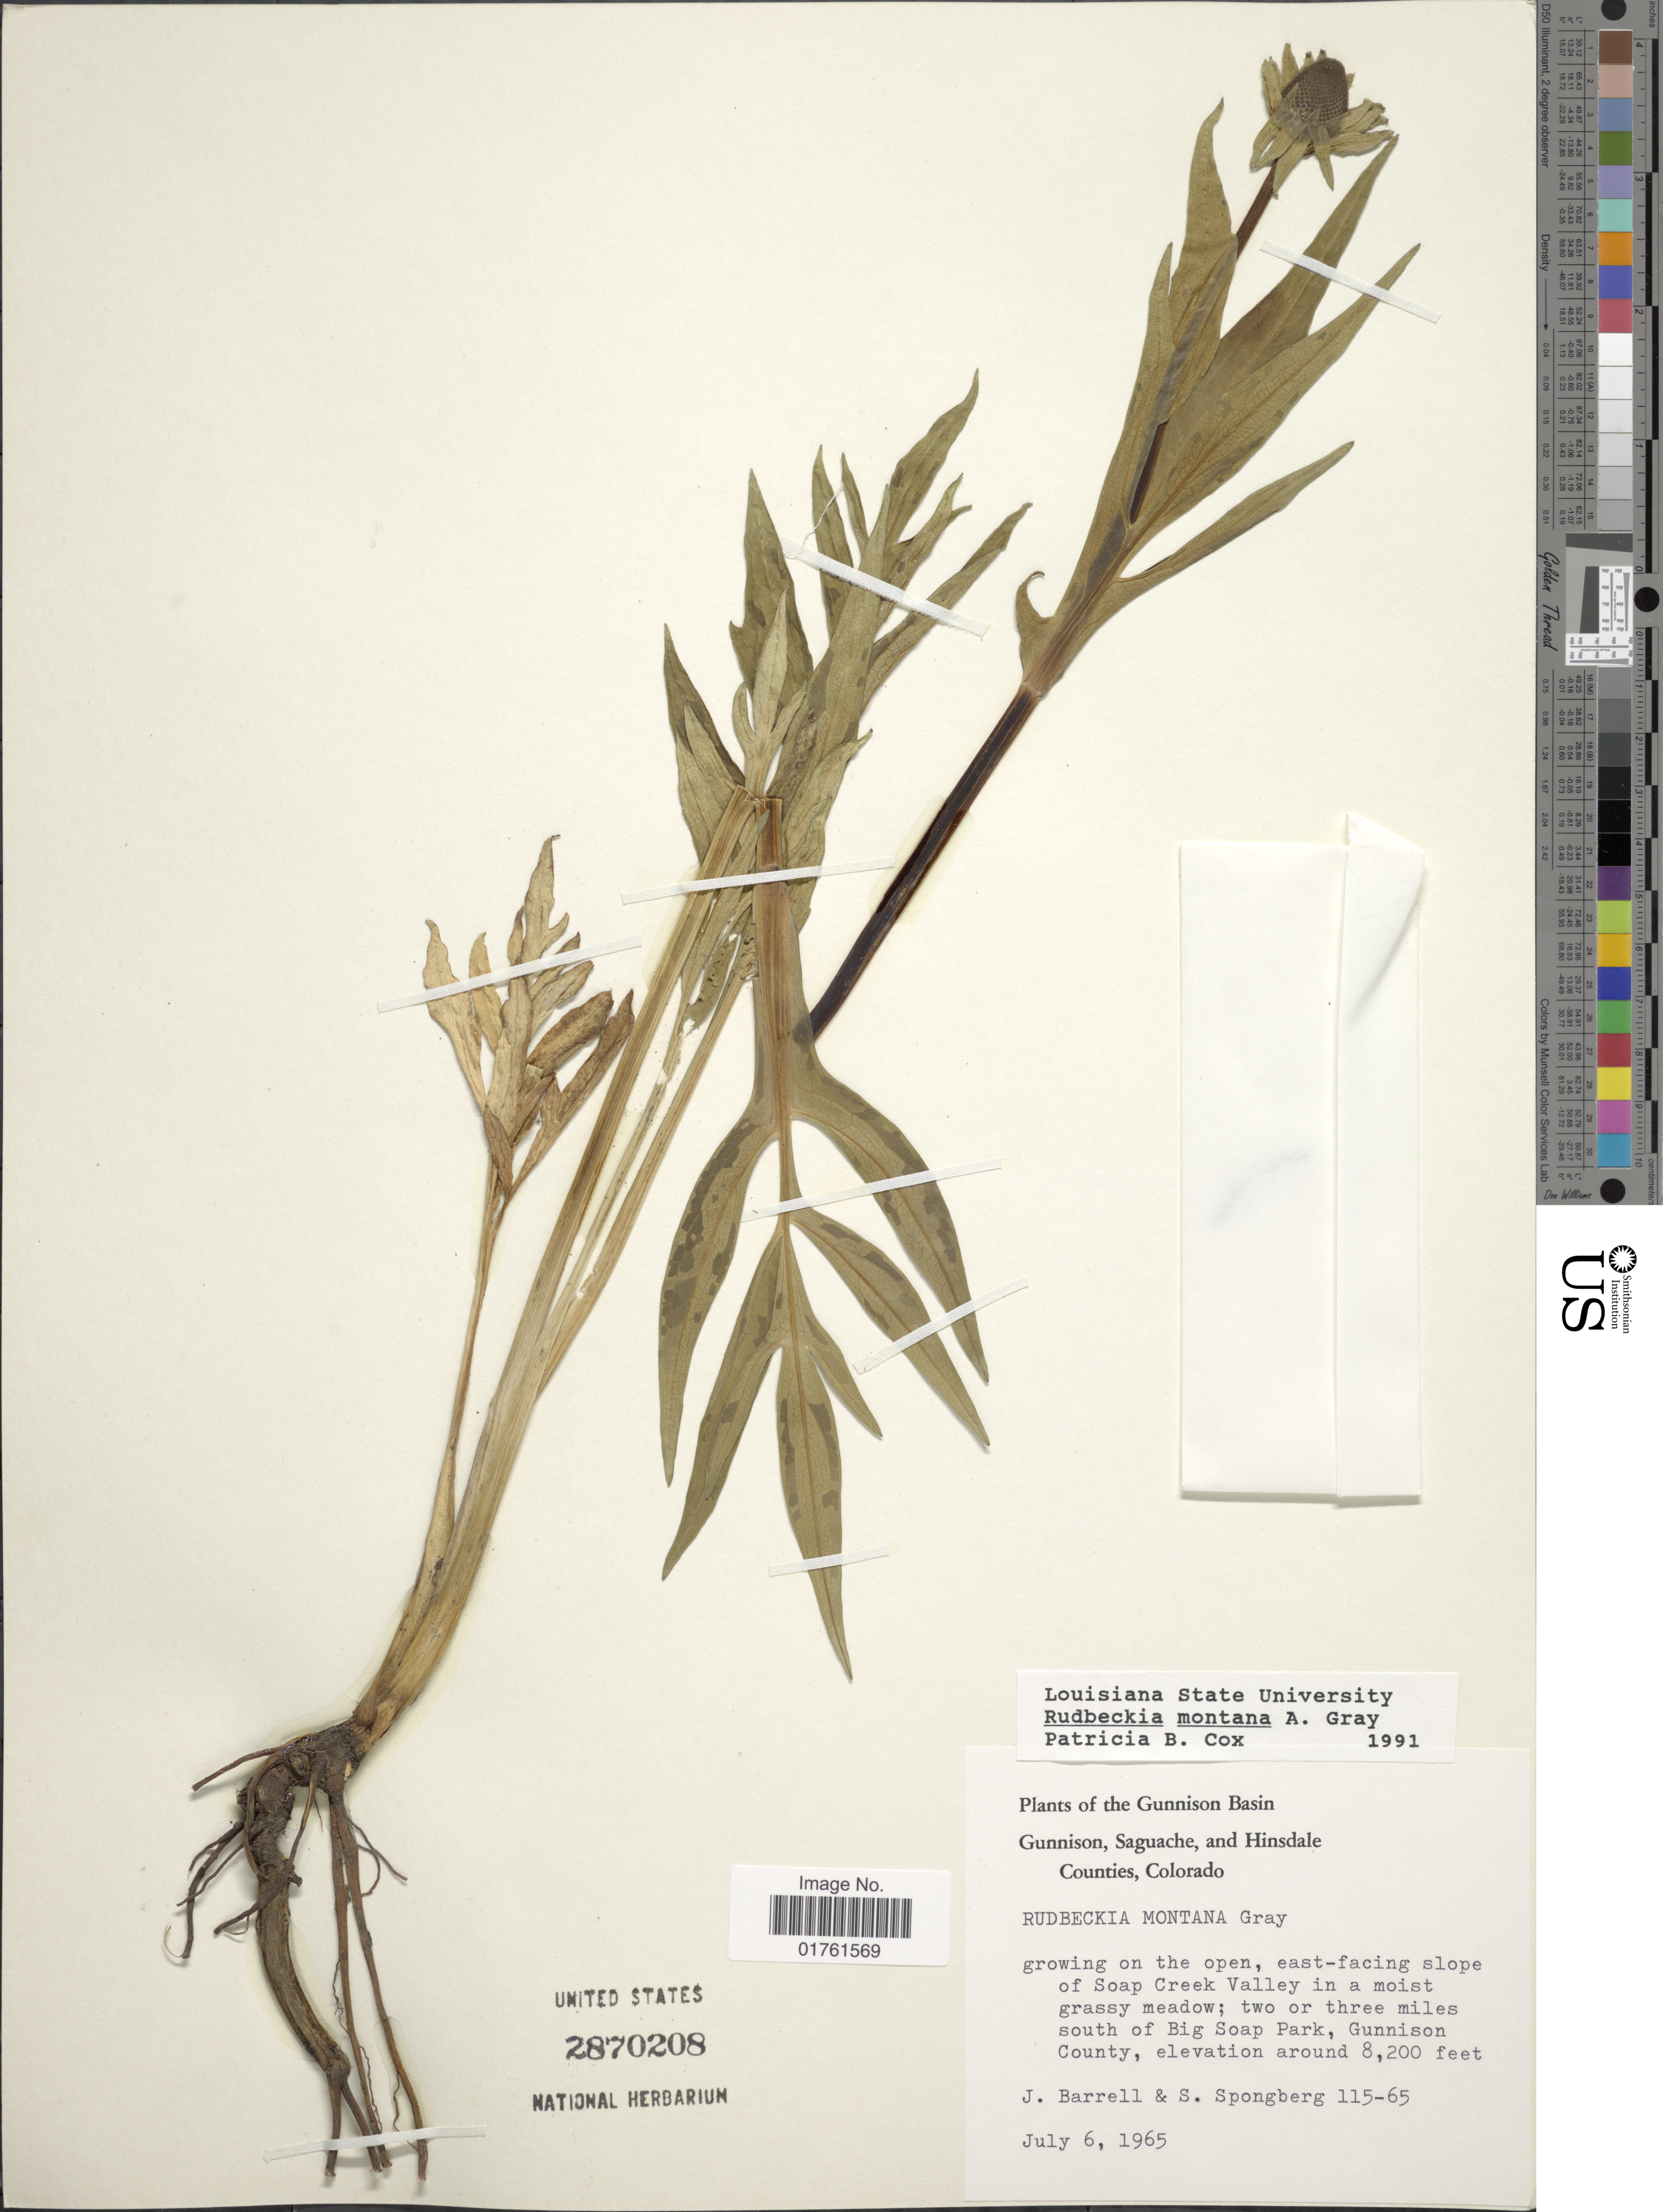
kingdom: Plantae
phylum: Tracheophyta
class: Magnoliopsida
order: Asterales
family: Asteraceae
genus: Rudbeckia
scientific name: Rudbeckia montana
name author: A. Gray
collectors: J. Barrell & S. A.Spongberg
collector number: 115-65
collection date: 1965-07-06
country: United States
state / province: Colorado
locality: The Gunnison Basin, east-facing slope of Soap Creek Valley; two or three miles south of Big Soap Park, Gunnison County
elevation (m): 2499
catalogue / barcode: US 2870208